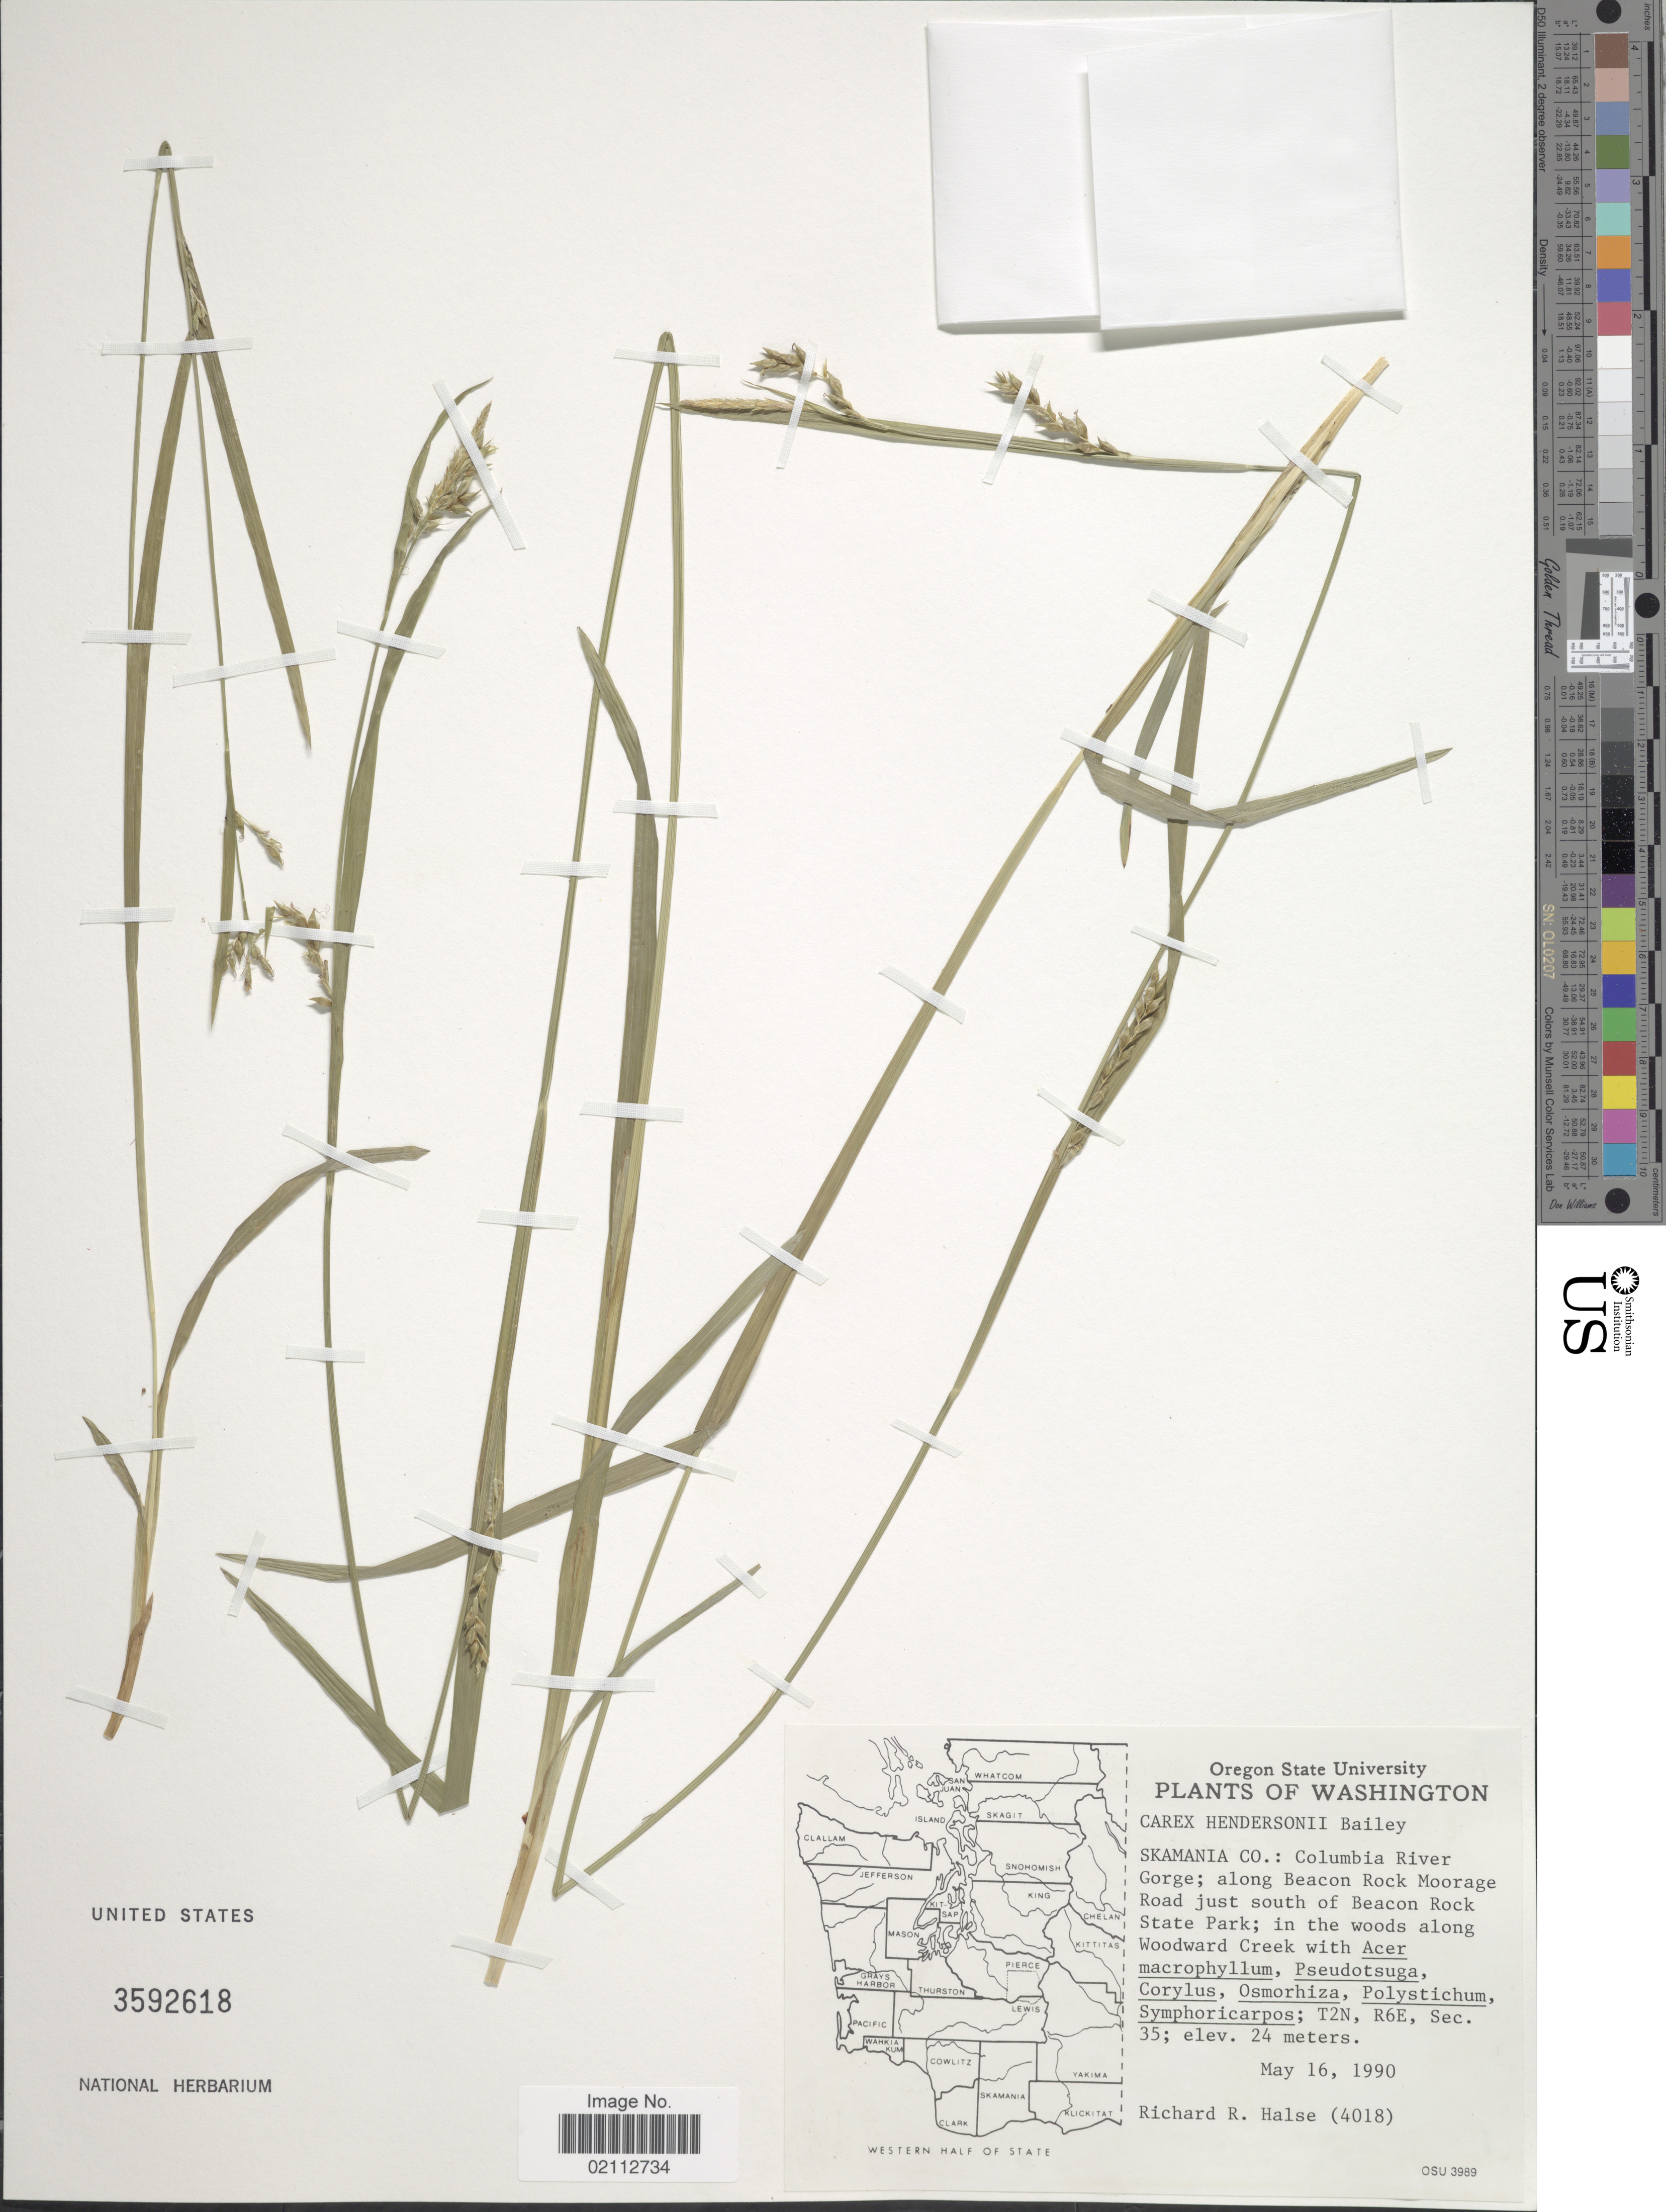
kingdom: Plantae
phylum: Tracheophyta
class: Liliopsida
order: Poales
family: Cyperaceae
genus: Carex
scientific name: Carex hendersonii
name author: L.H. Bailey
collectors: R. Halse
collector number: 4018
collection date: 1990-05-16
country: United States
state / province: Washington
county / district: Skamania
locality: Skamania Co.: Columbia River Gorge; along Beacon Rock Moorage Road just south of Beacon Rock State Park; along Woodward Creek. T2N, R6E, Sec. 35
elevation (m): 24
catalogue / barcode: US 3592618